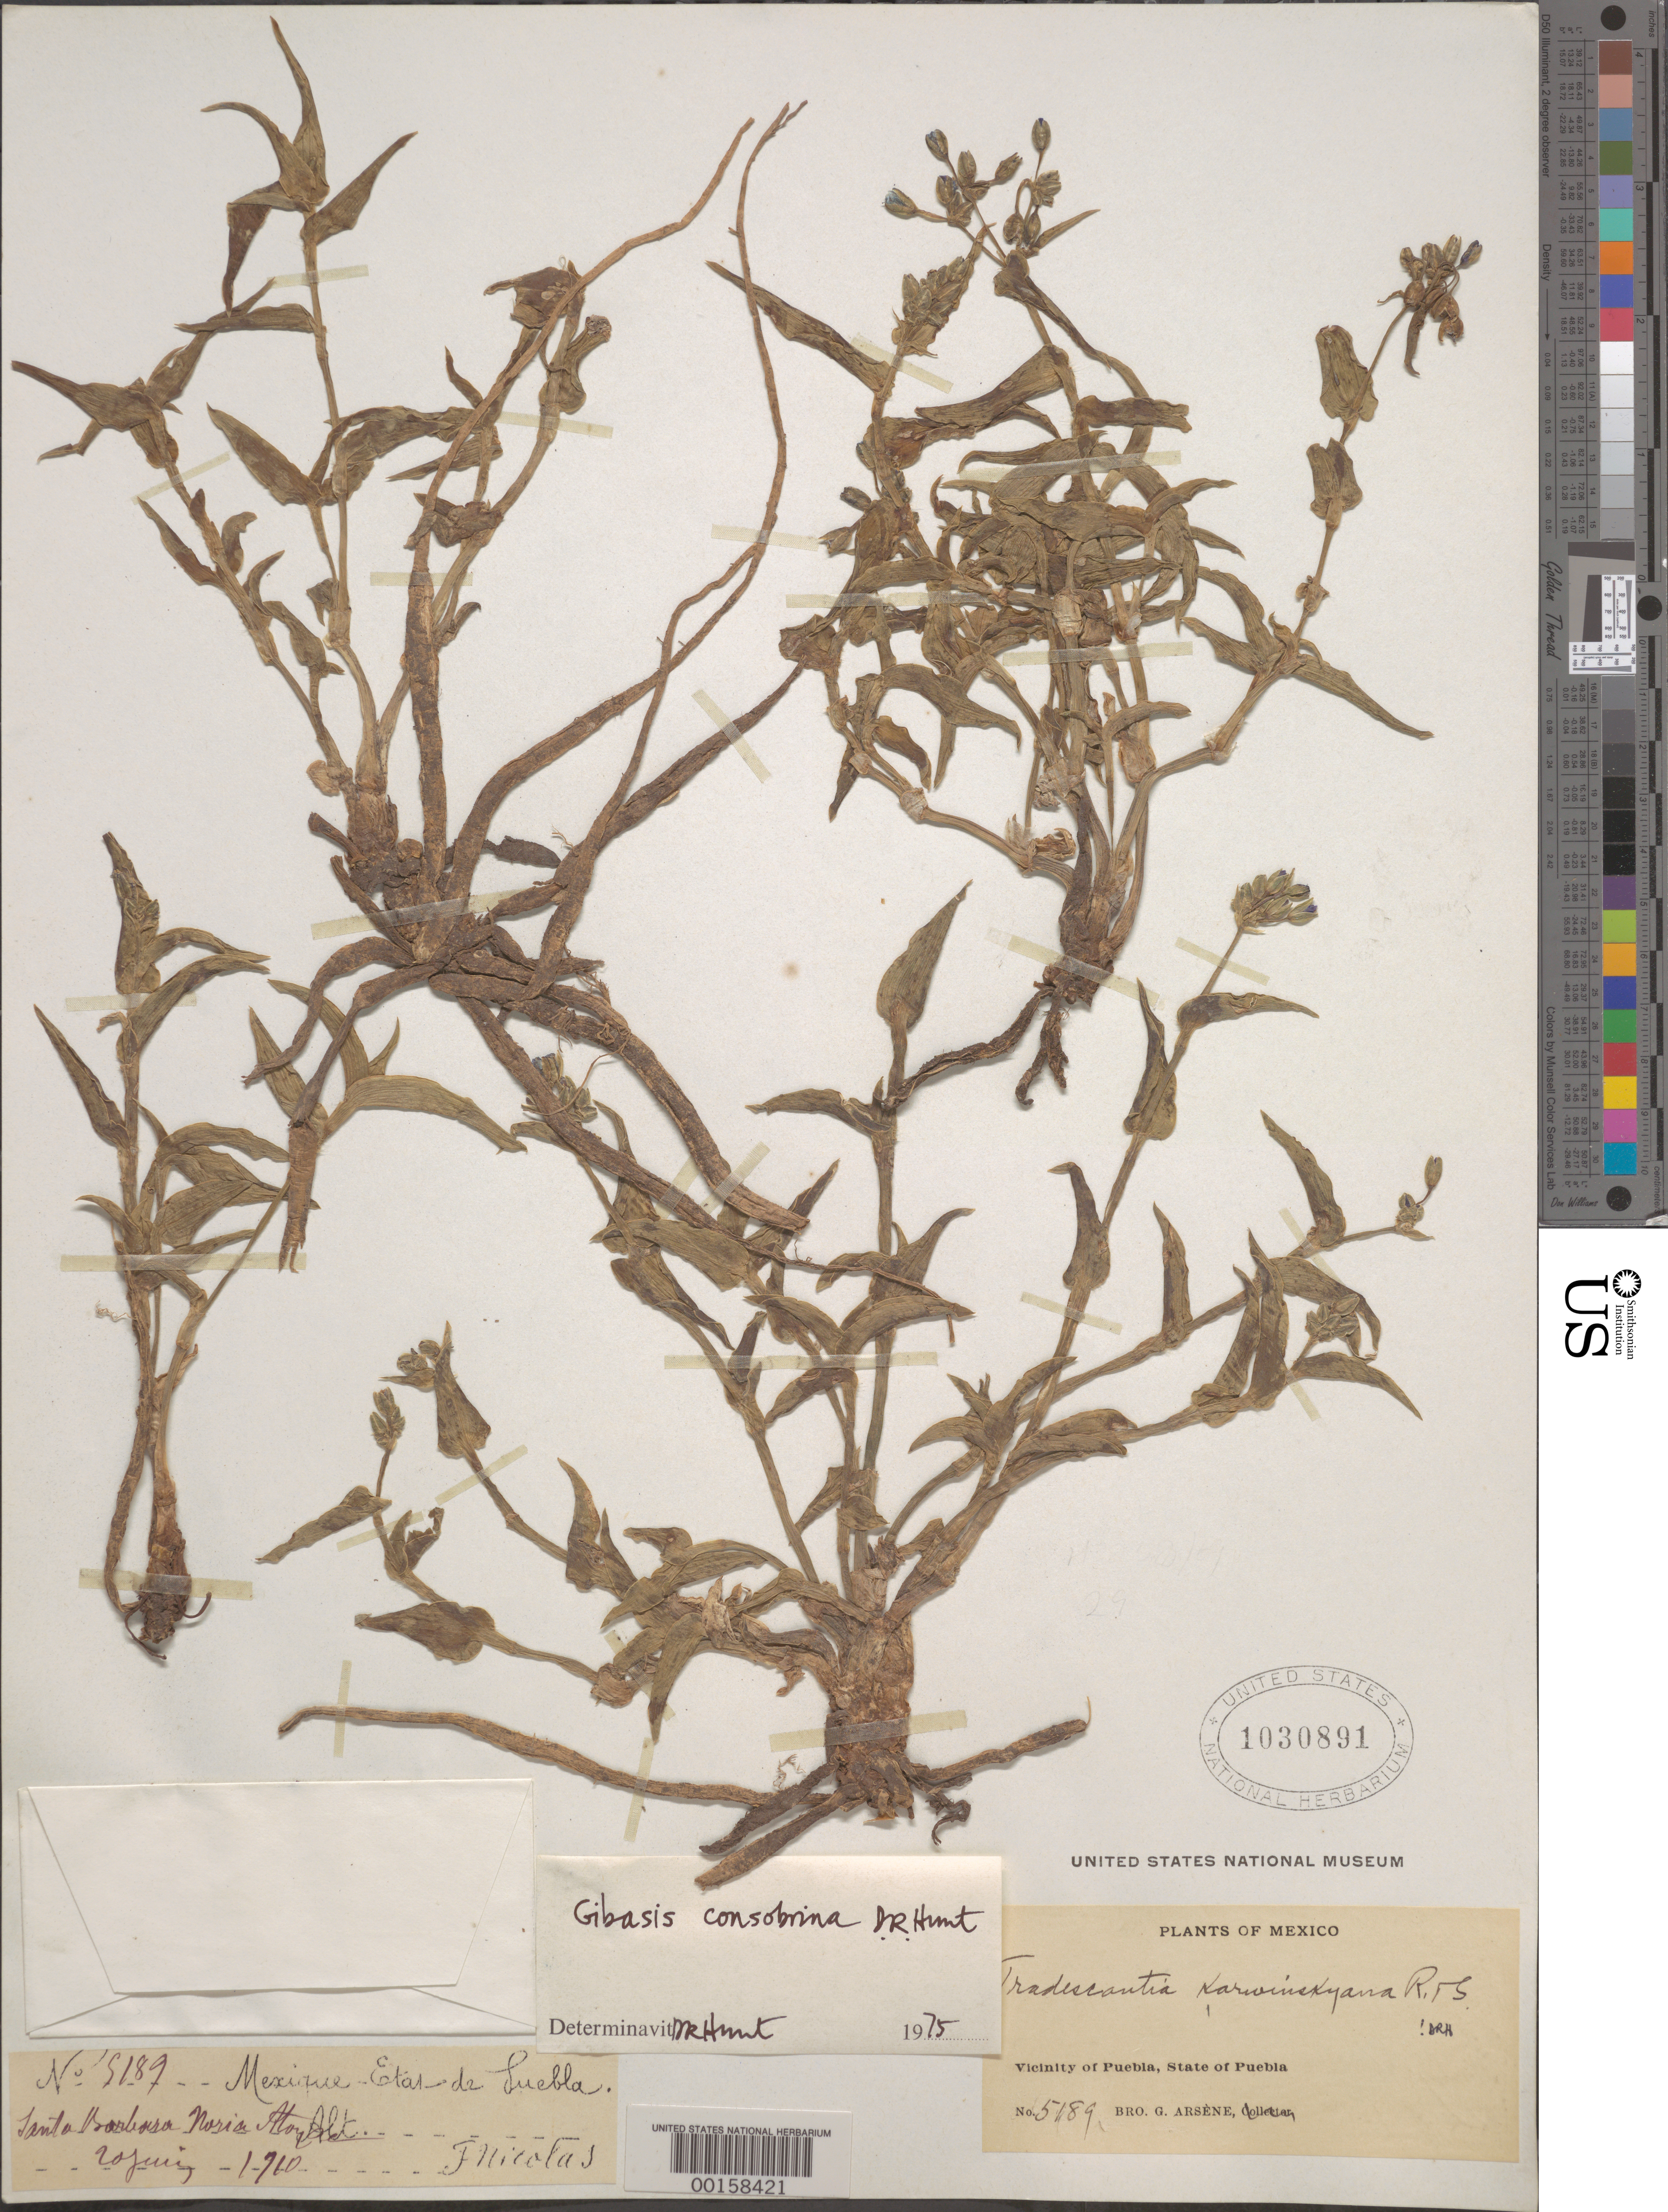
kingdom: Plantae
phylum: Tracheophyta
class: Liliopsida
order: Commelinales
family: Commelinaceae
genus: Gibasis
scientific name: Gibasis consobrina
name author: D.R. Hunt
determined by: Hunt, D. R.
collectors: Bro. G. Arsène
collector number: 5189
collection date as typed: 1910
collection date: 1910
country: Mexico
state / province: Puebla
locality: Near Puebla, santa barbara maria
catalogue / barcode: US 1030891